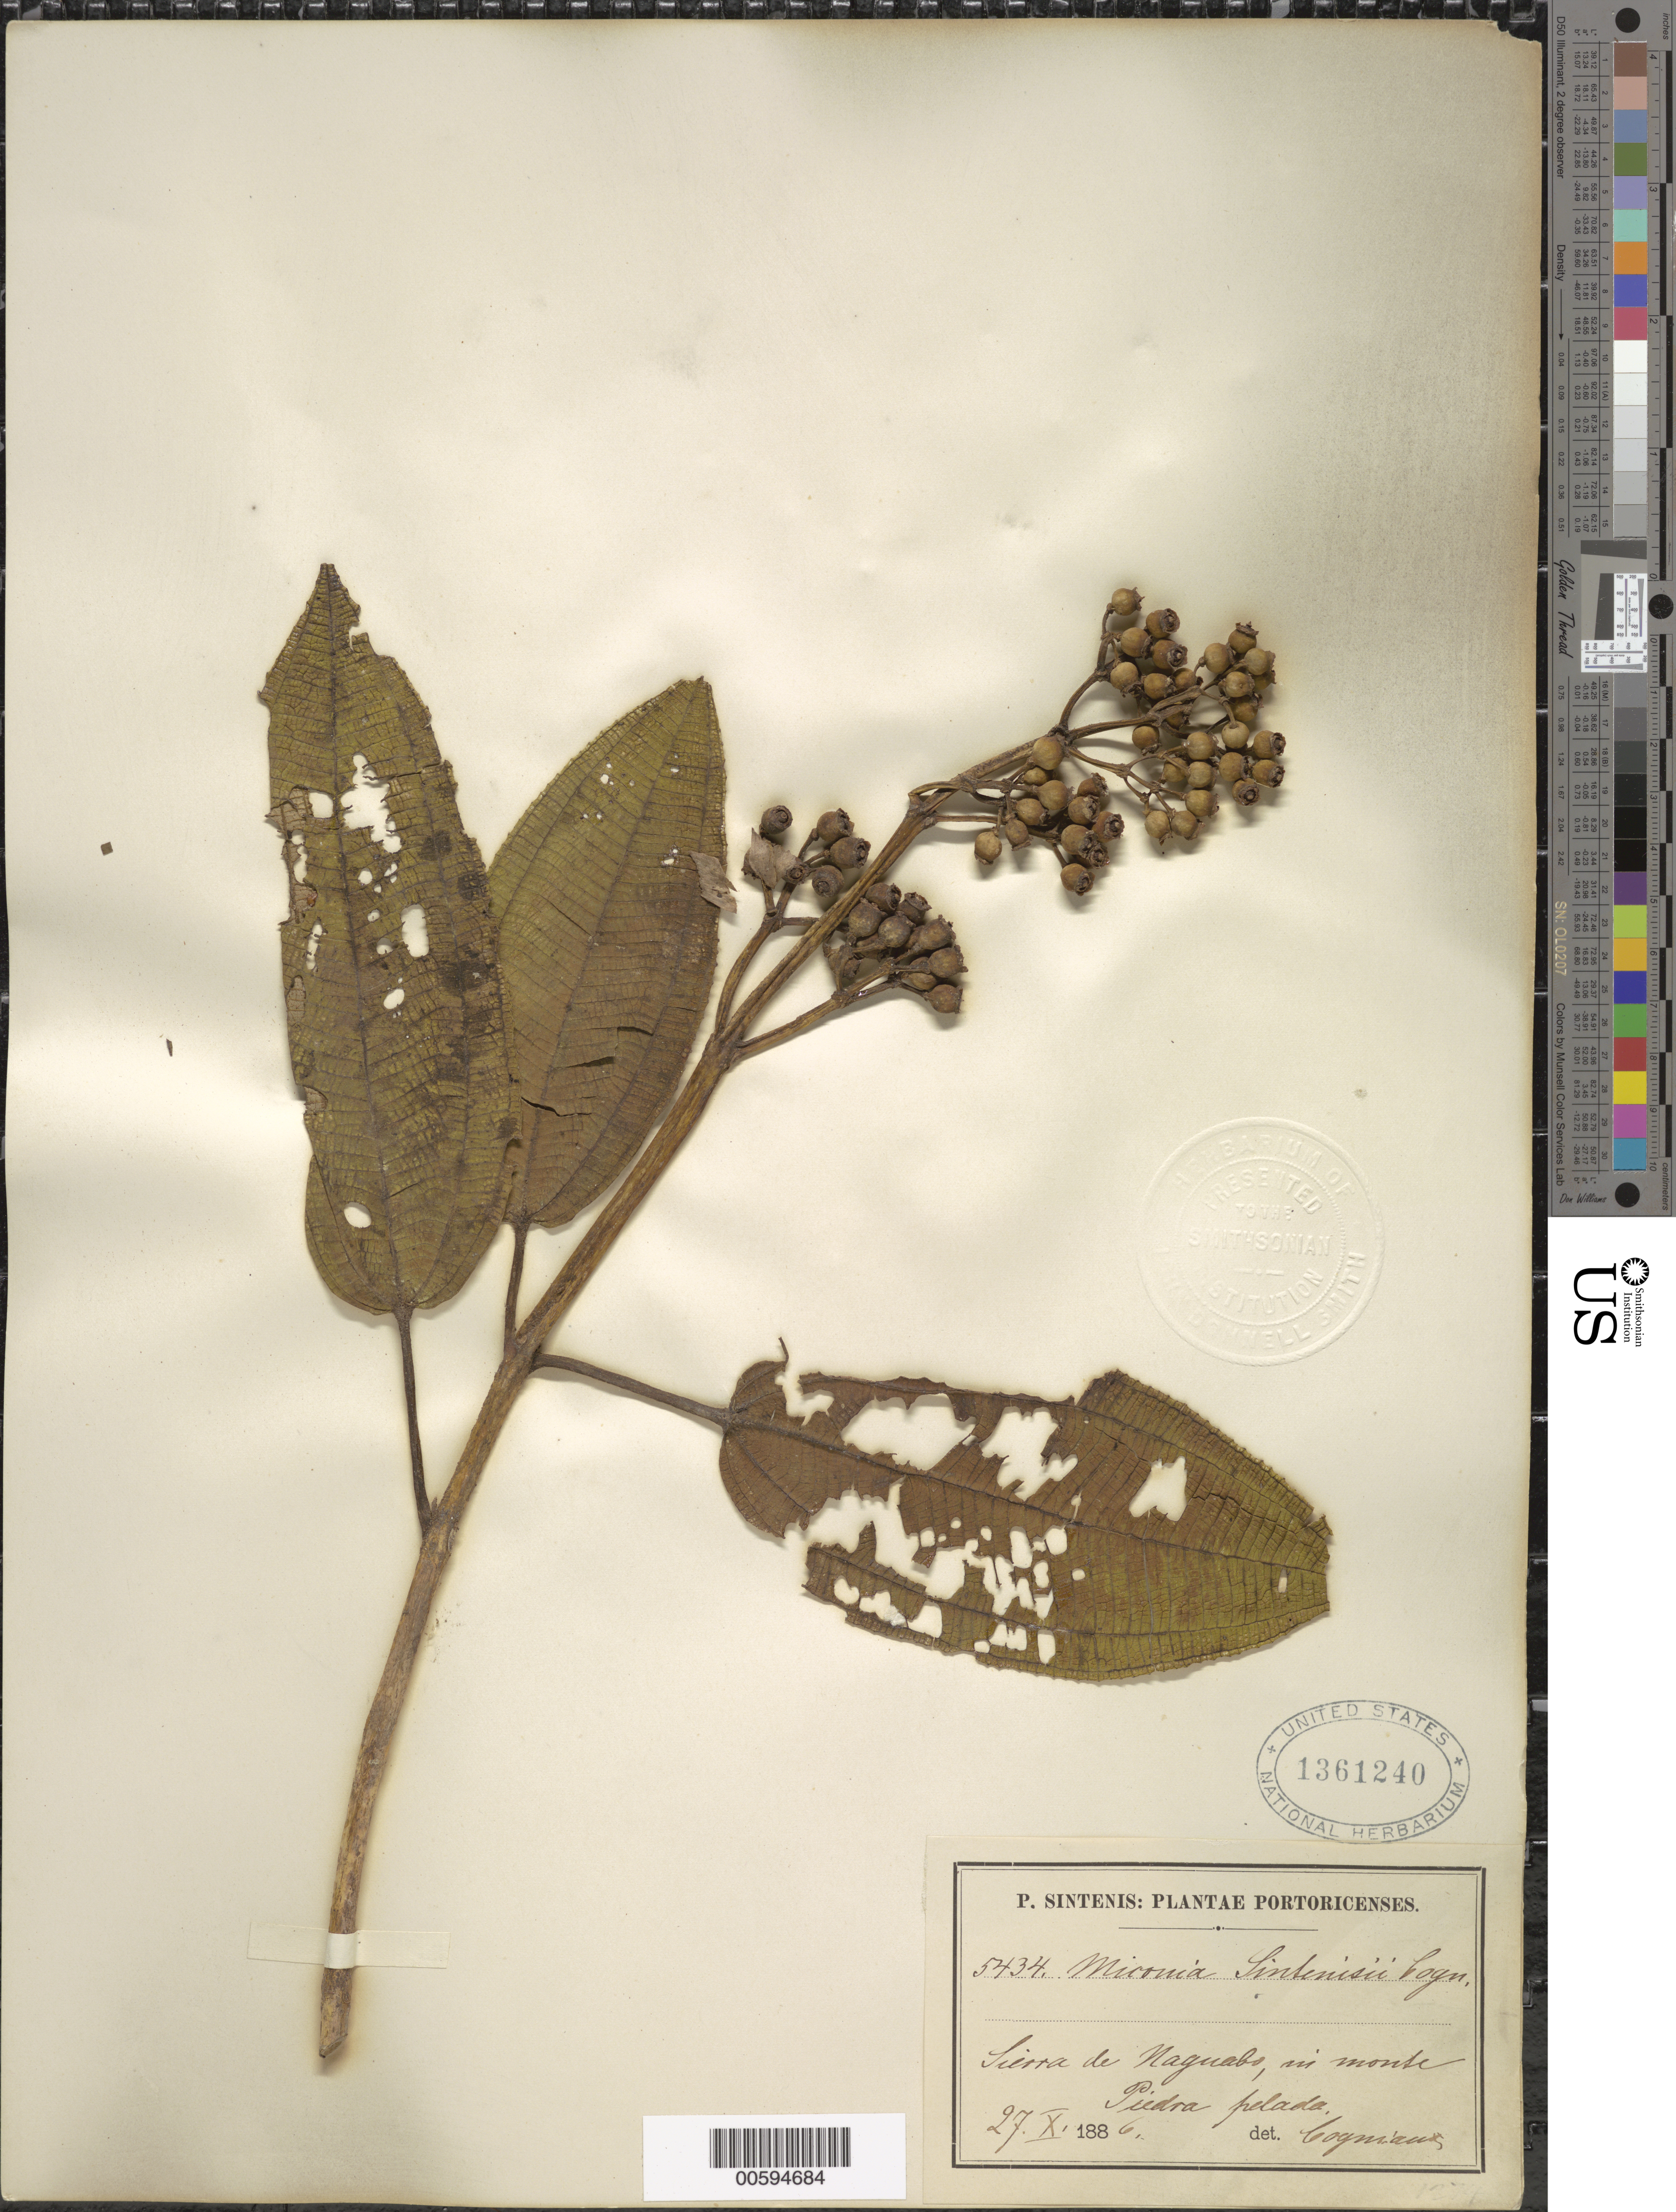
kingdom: Plantae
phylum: Tracheophyta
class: Magnoliopsida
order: Myrtales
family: Melastomataceae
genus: Miconia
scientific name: Miconia sintenisii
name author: Cogn.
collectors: P. Sintenis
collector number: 5434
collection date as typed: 27 Oct 1886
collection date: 1886-10-27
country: Puerto Rico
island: Greater Antilles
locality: Sierra de Naguabo, in monte Piedra pelada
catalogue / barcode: US 1361240